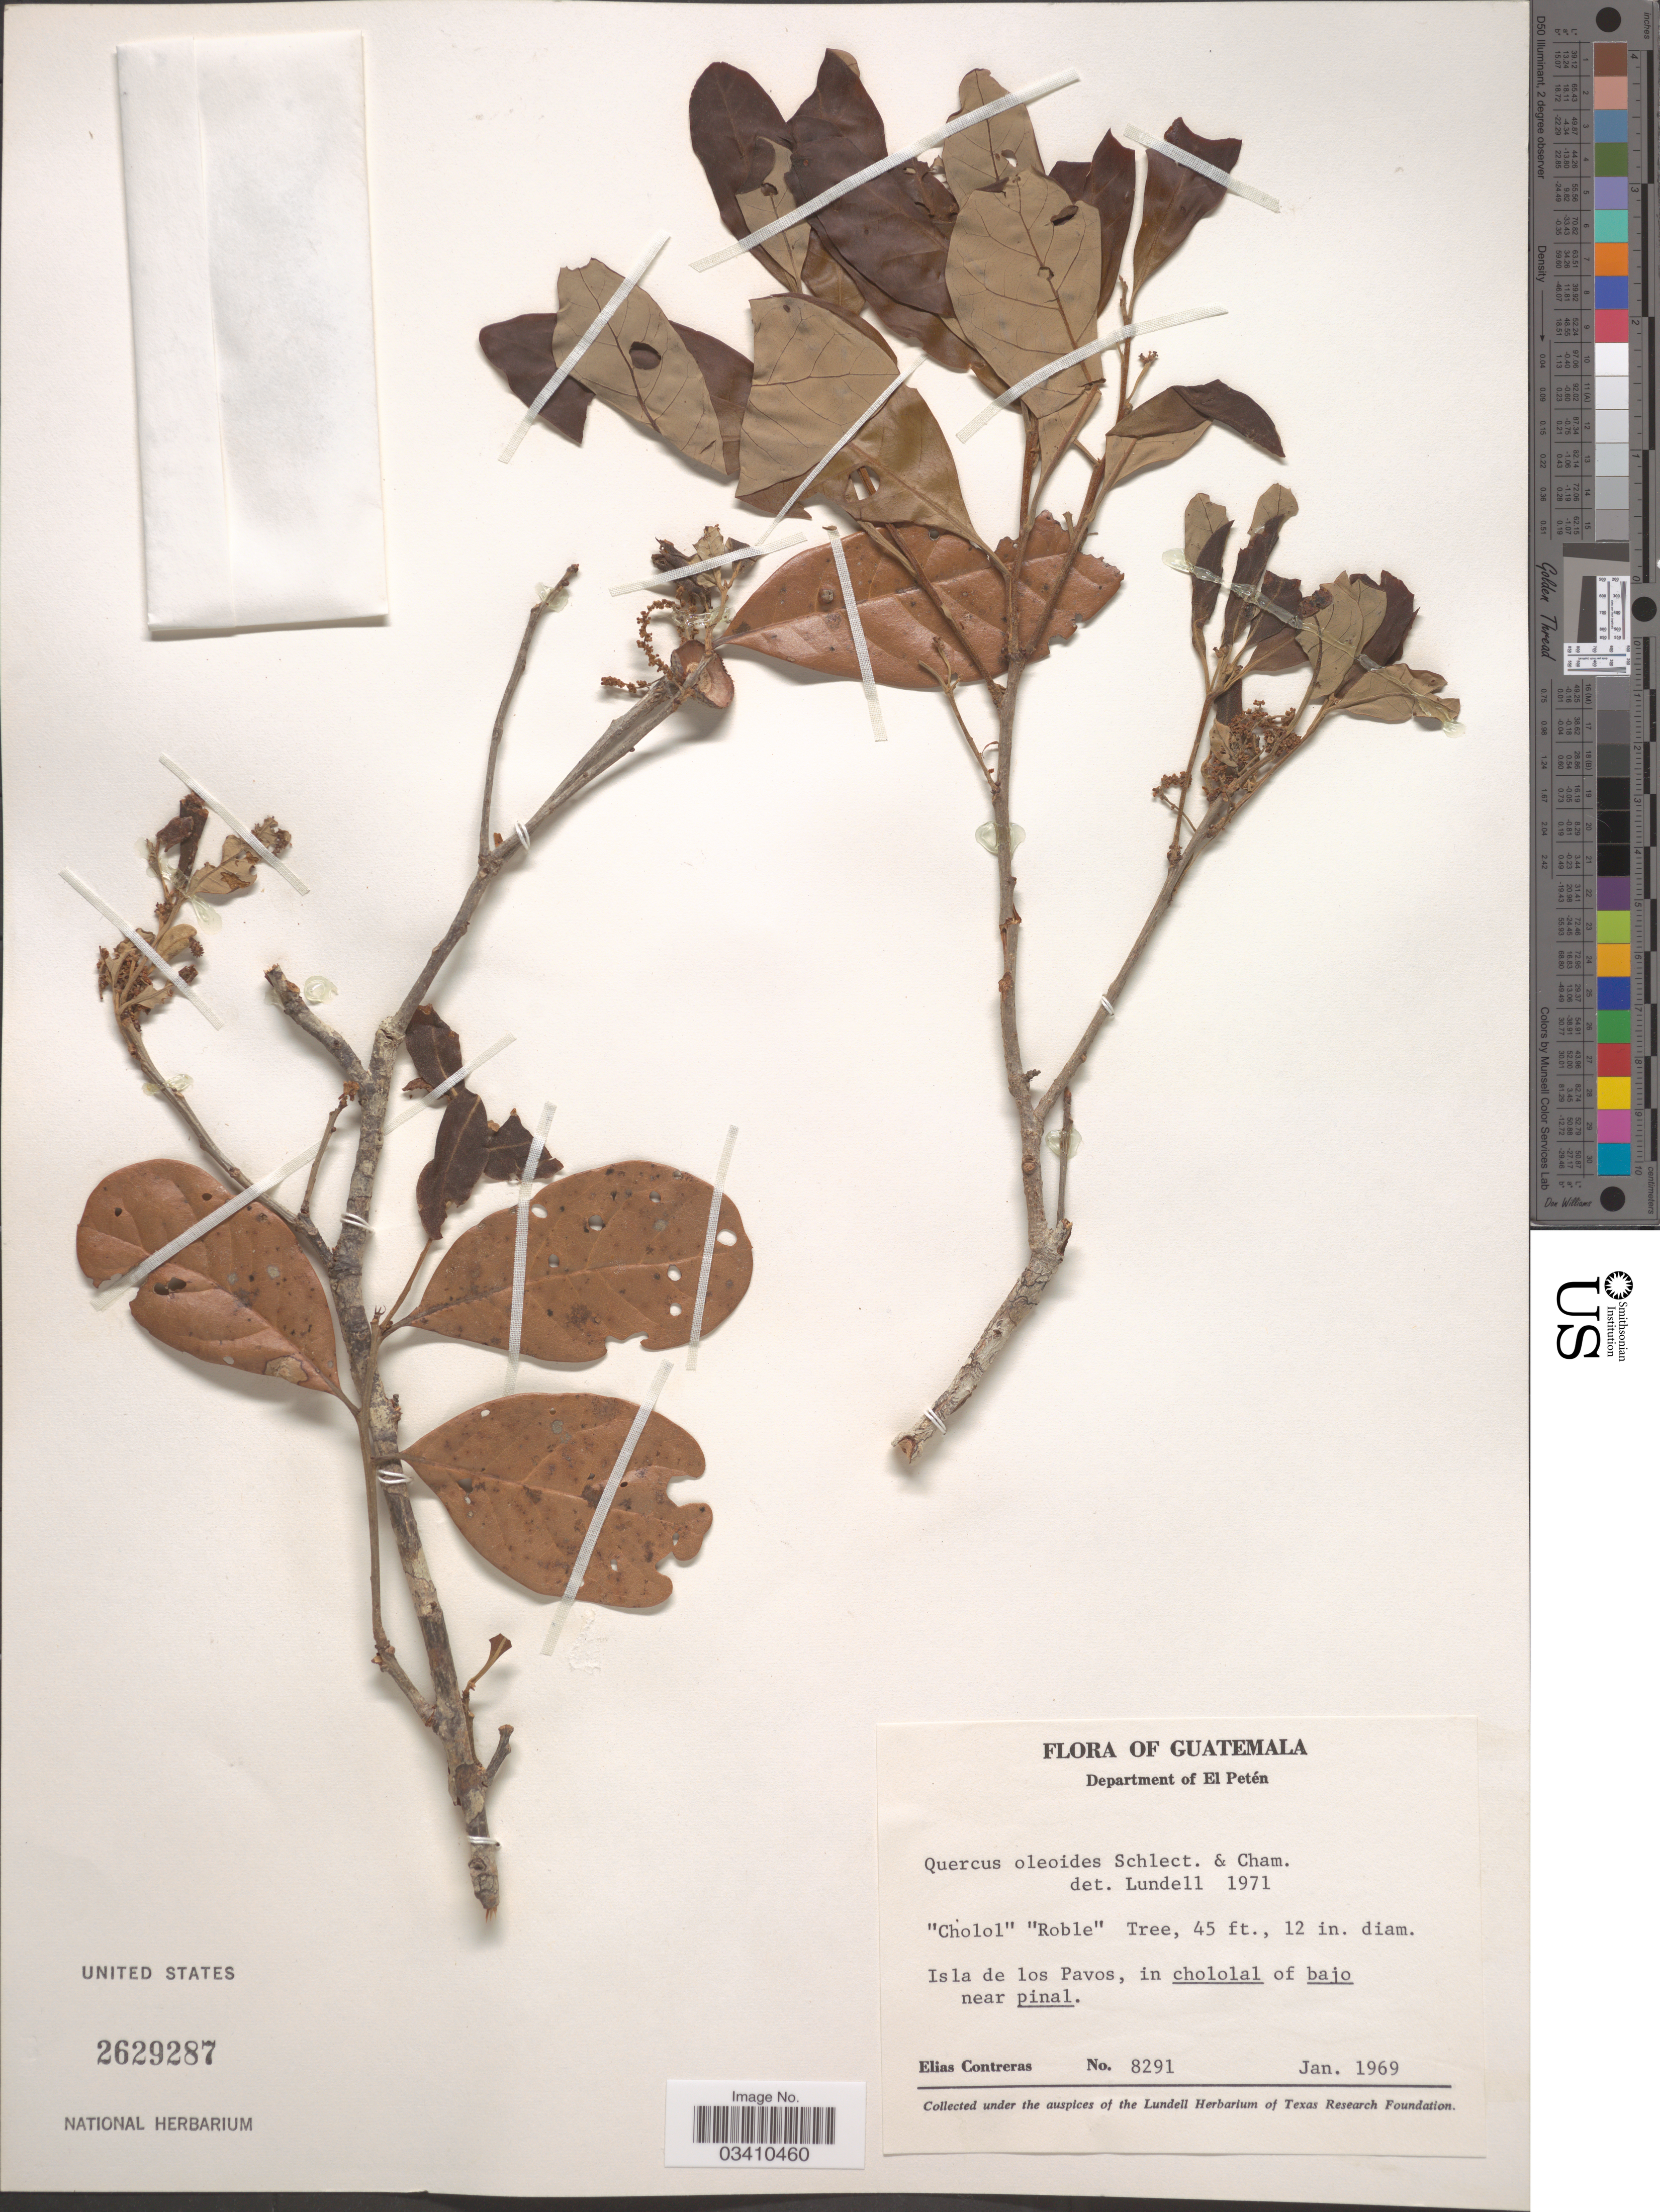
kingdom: Plantae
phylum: Tracheophyta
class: Magnoliopsida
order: Fagales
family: Fagaceae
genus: Quercus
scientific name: Quercus oleoides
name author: Schltdl. & Cham.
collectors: E. Contreras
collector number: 8291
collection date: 1969-01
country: Guatemala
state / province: El Petén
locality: Department of El Petén. Isla de los Pavos.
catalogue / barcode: US 2629287